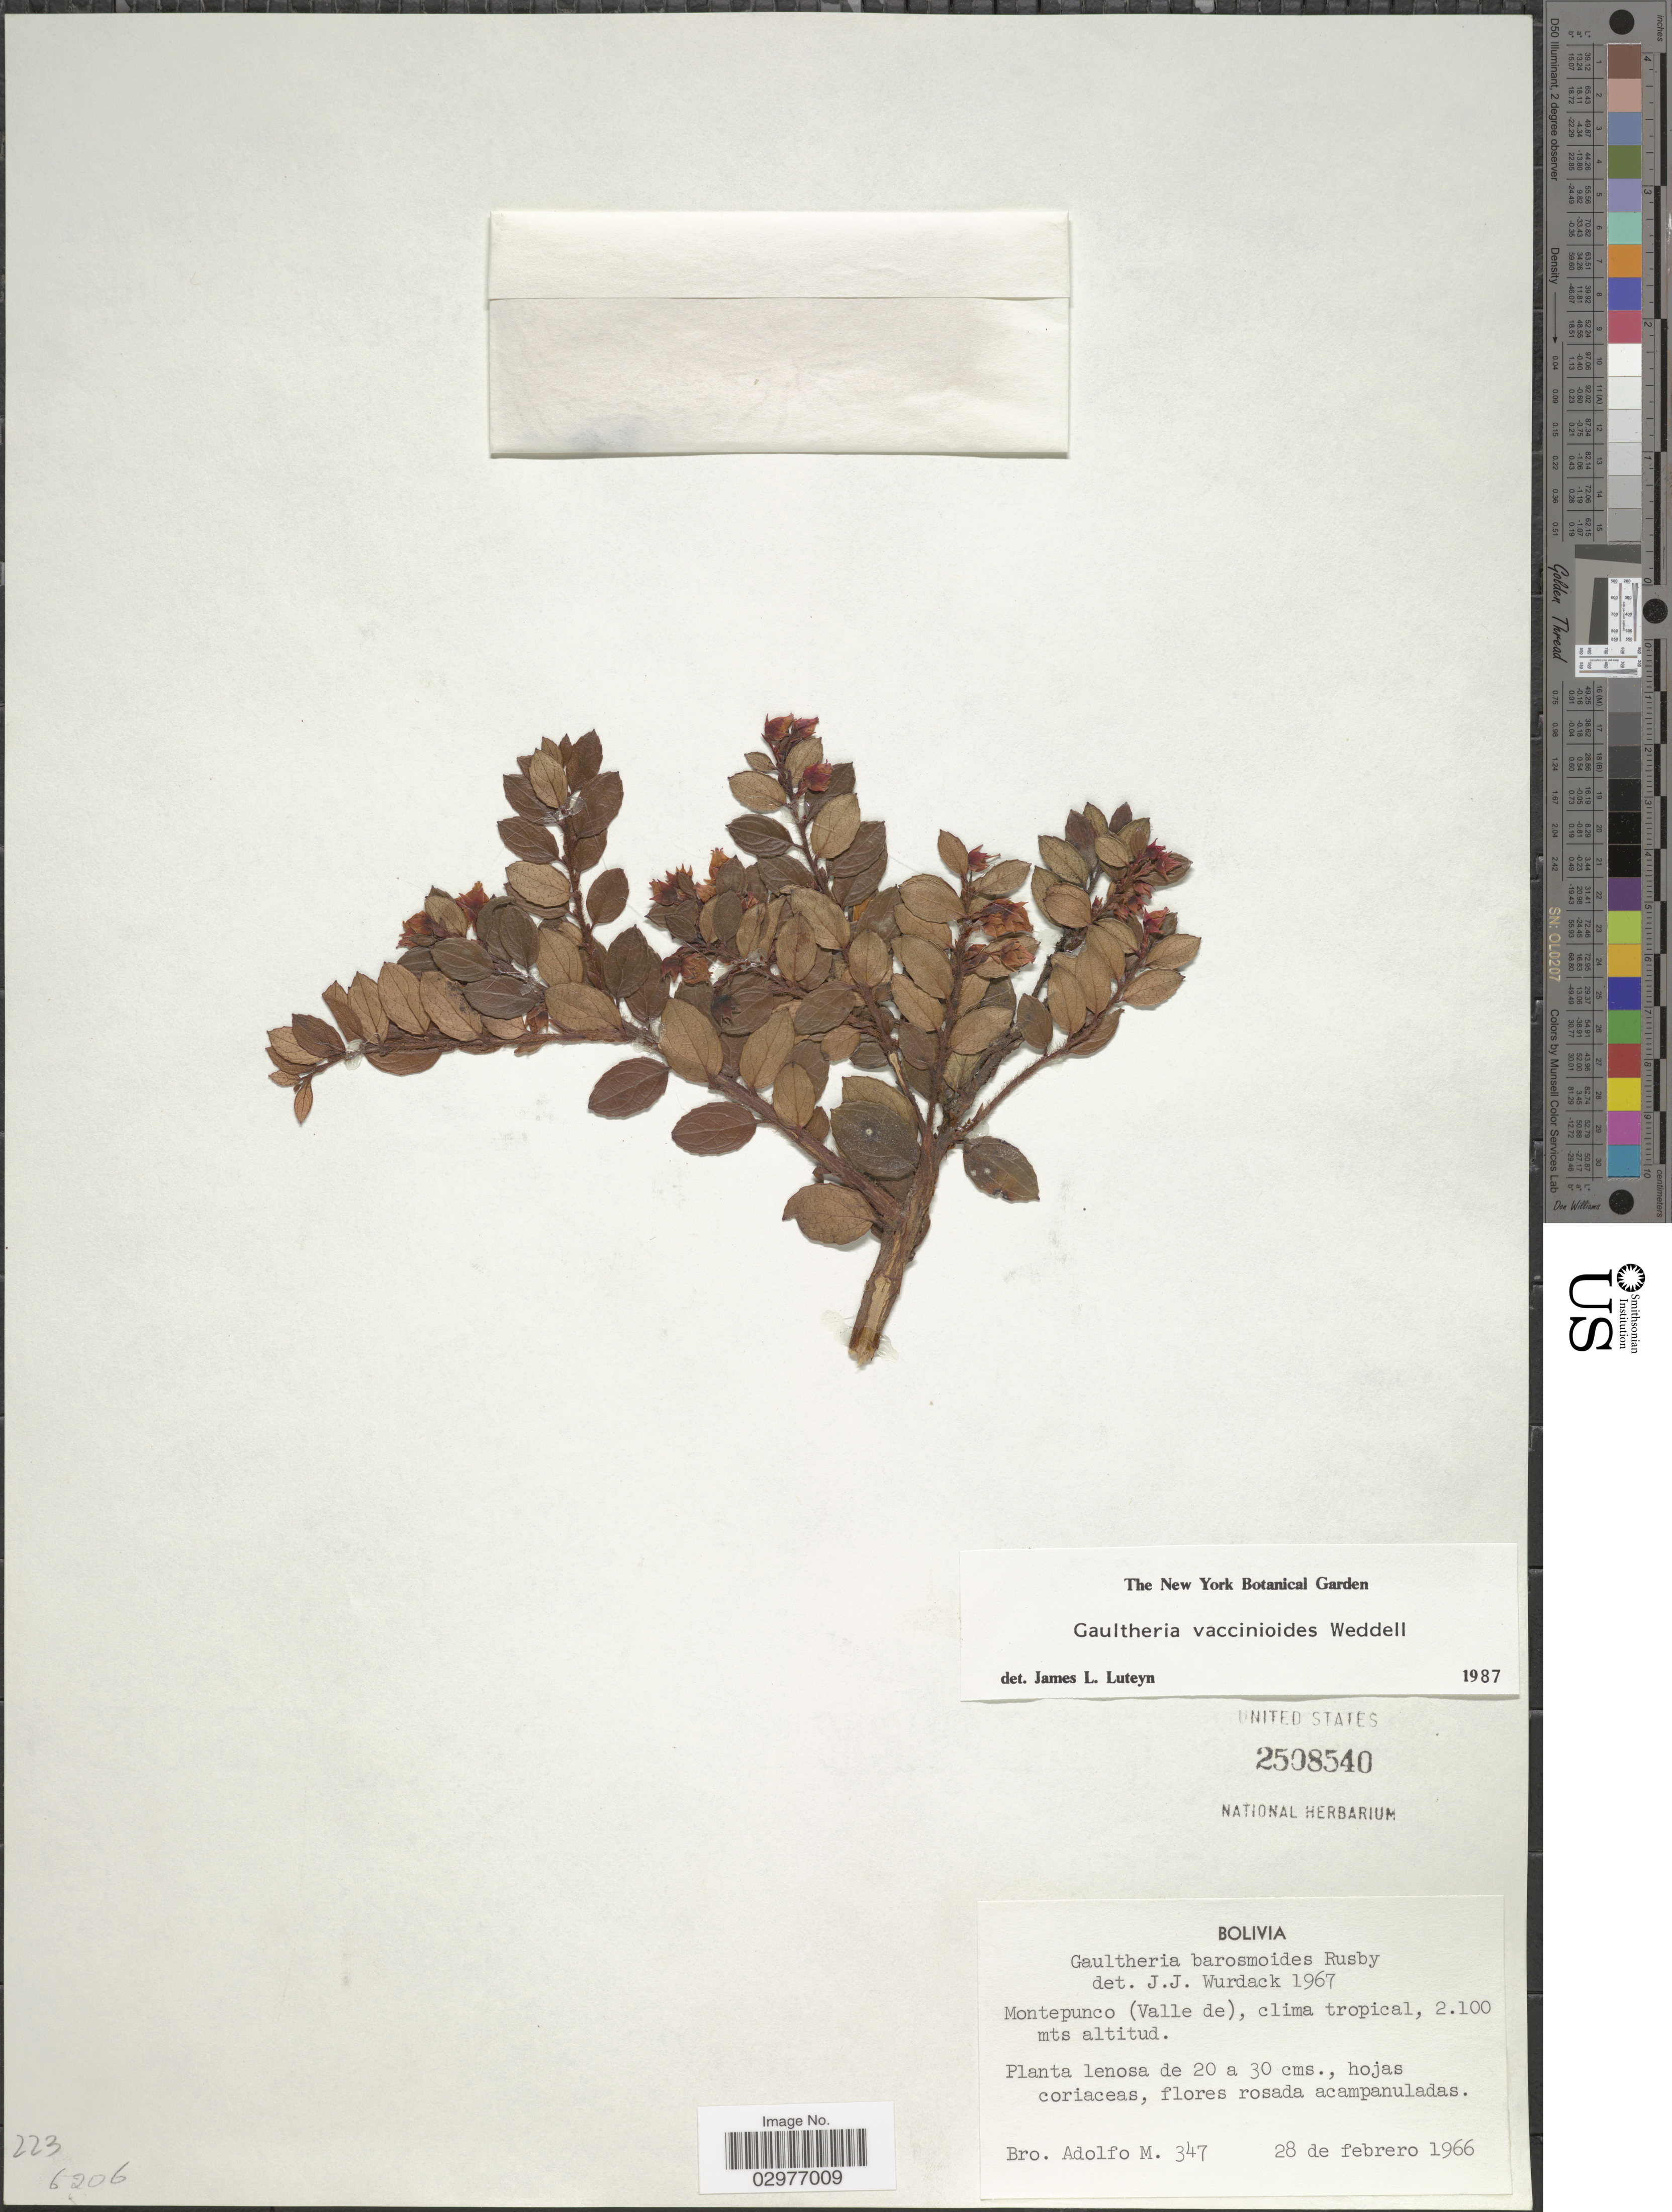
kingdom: Plantae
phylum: Tracheophyta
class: Magnoliopsida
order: Ericales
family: Ericaceae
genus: Gaultheria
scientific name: Gaultheria vaccinioides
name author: Wedd.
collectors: Bro. Adolfo M.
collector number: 347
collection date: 1966-02-28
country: Bolivia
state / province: Cochabamba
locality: Montepunco (Valle de), clima tropical.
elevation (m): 2100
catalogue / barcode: US 2508540